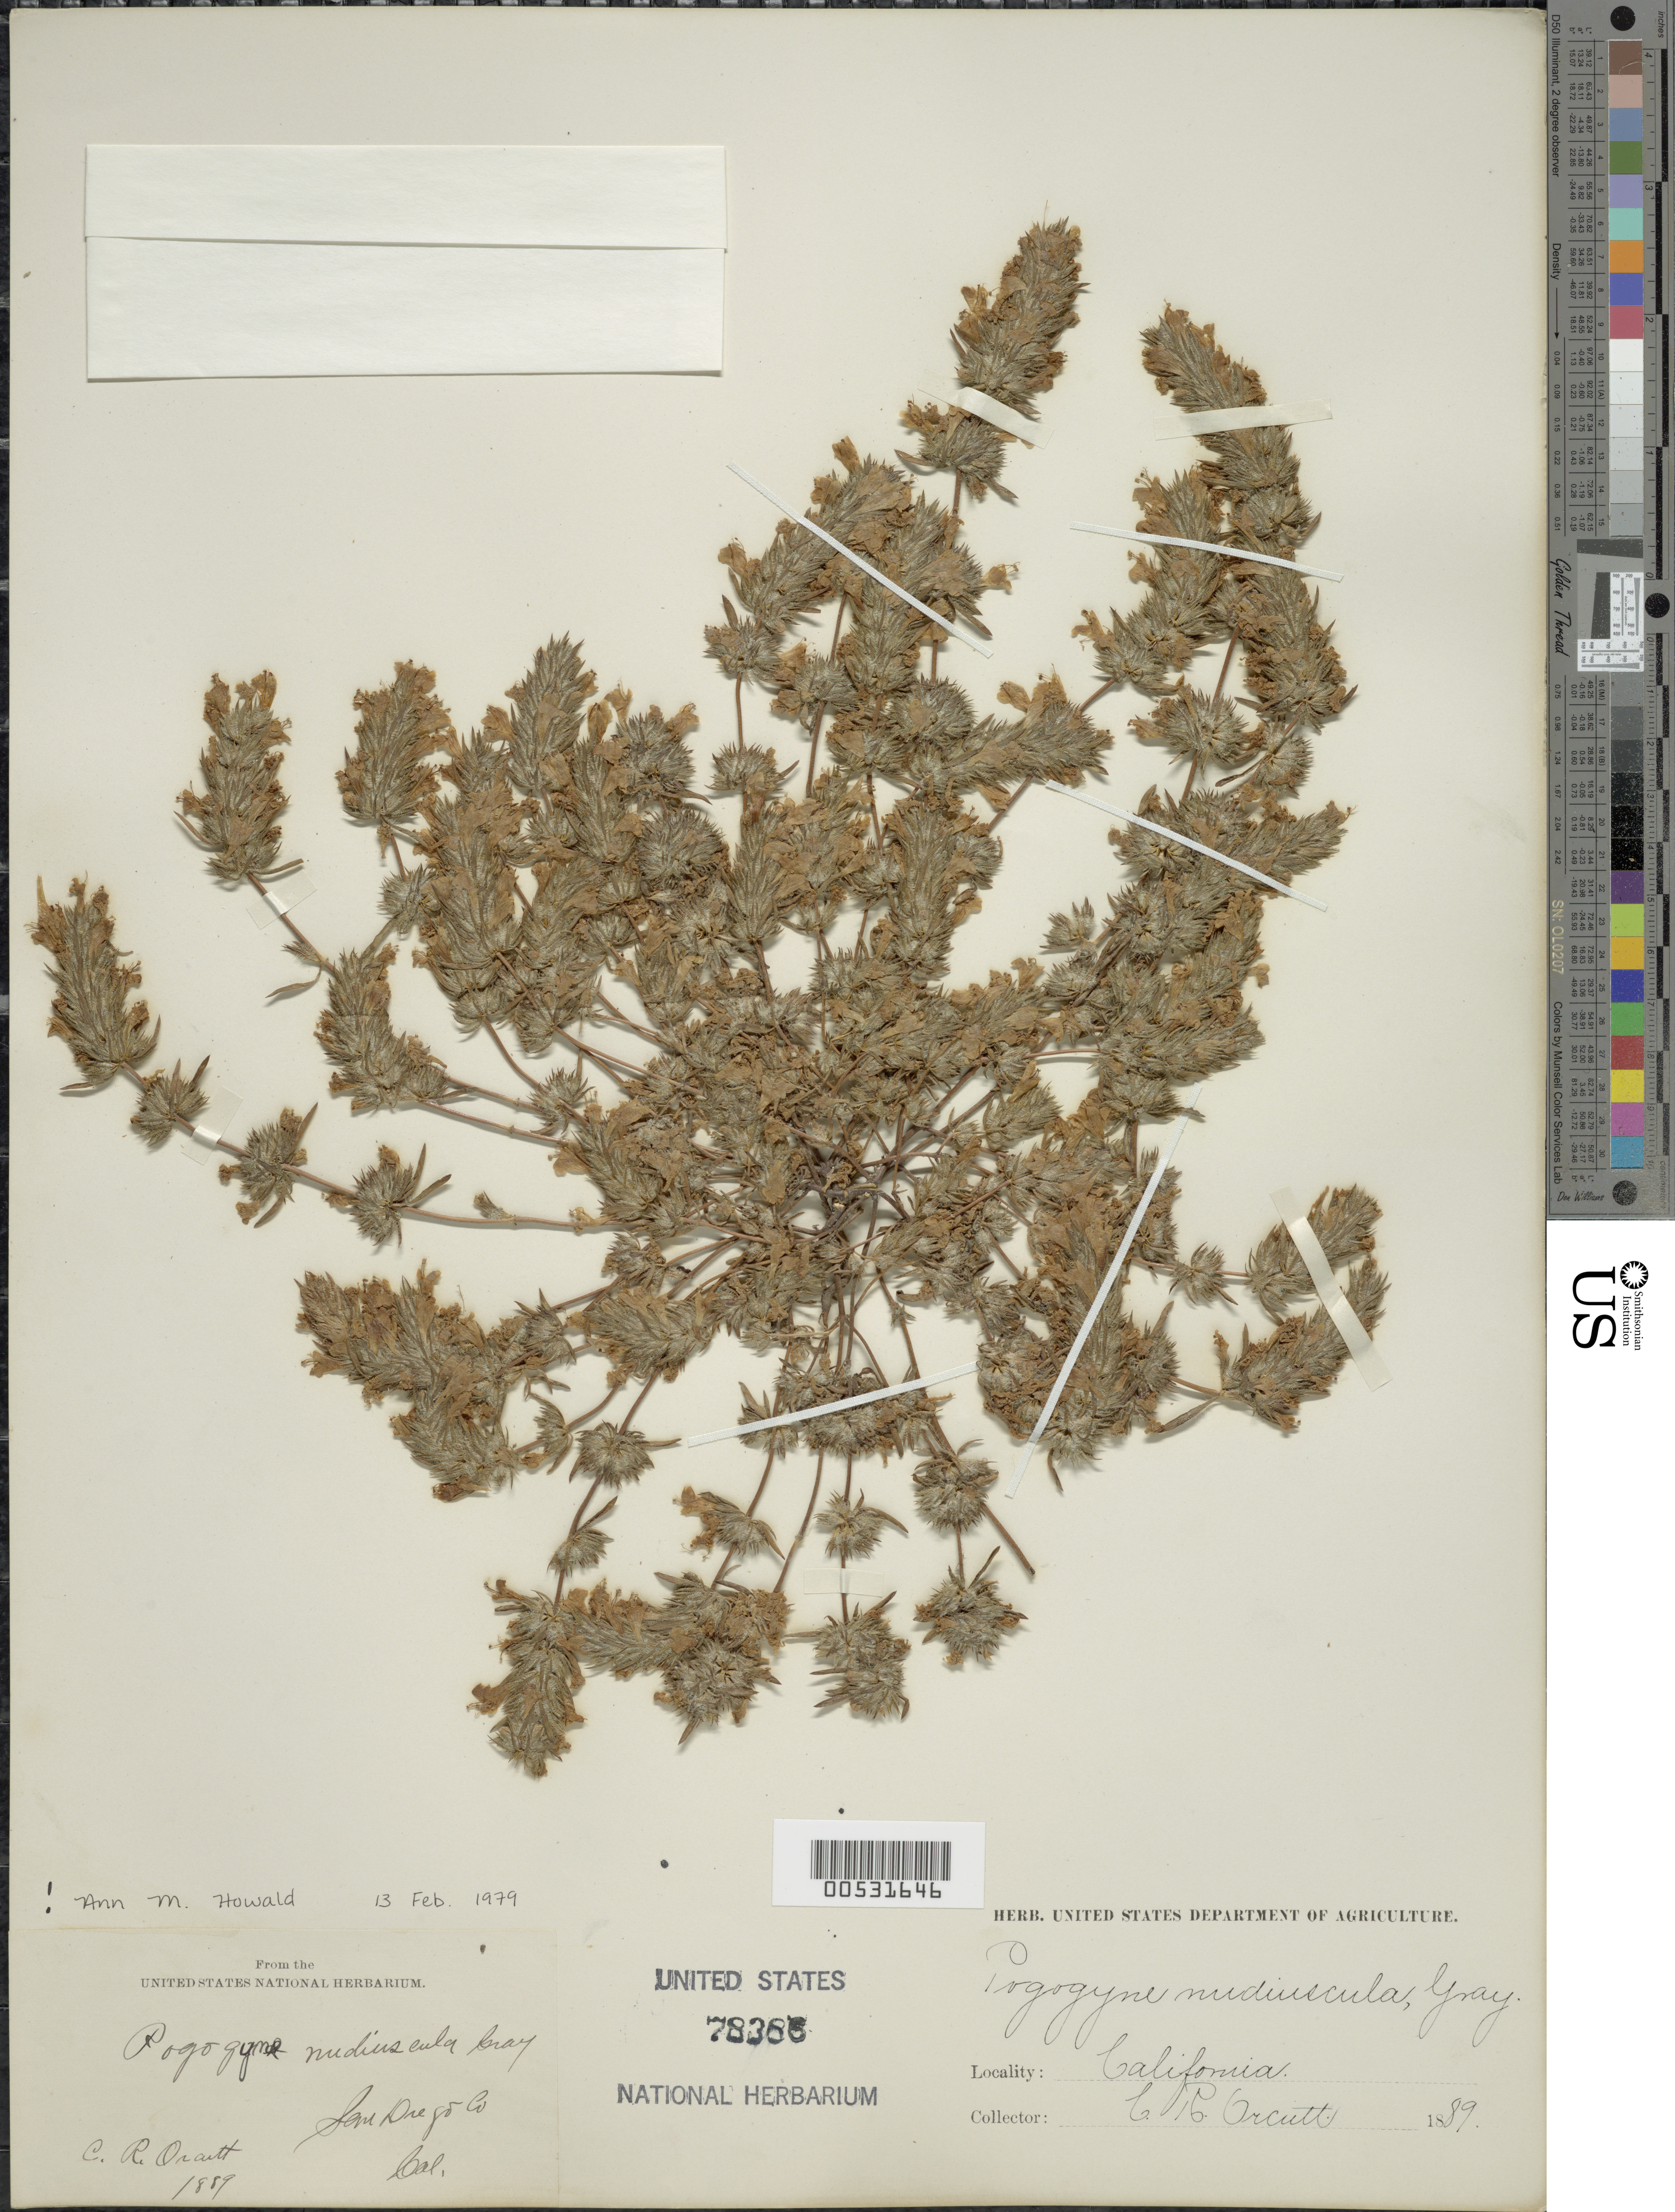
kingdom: Plantae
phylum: Tracheophyta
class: Magnoliopsida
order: Lamiales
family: Lamiaceae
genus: Pogogyne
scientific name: Pogogyne nudiuscula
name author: A. Gray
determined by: Howald, A. M.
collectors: C. R. Orcutt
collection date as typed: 1889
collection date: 1889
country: United States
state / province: California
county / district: San Diego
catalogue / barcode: US 78386